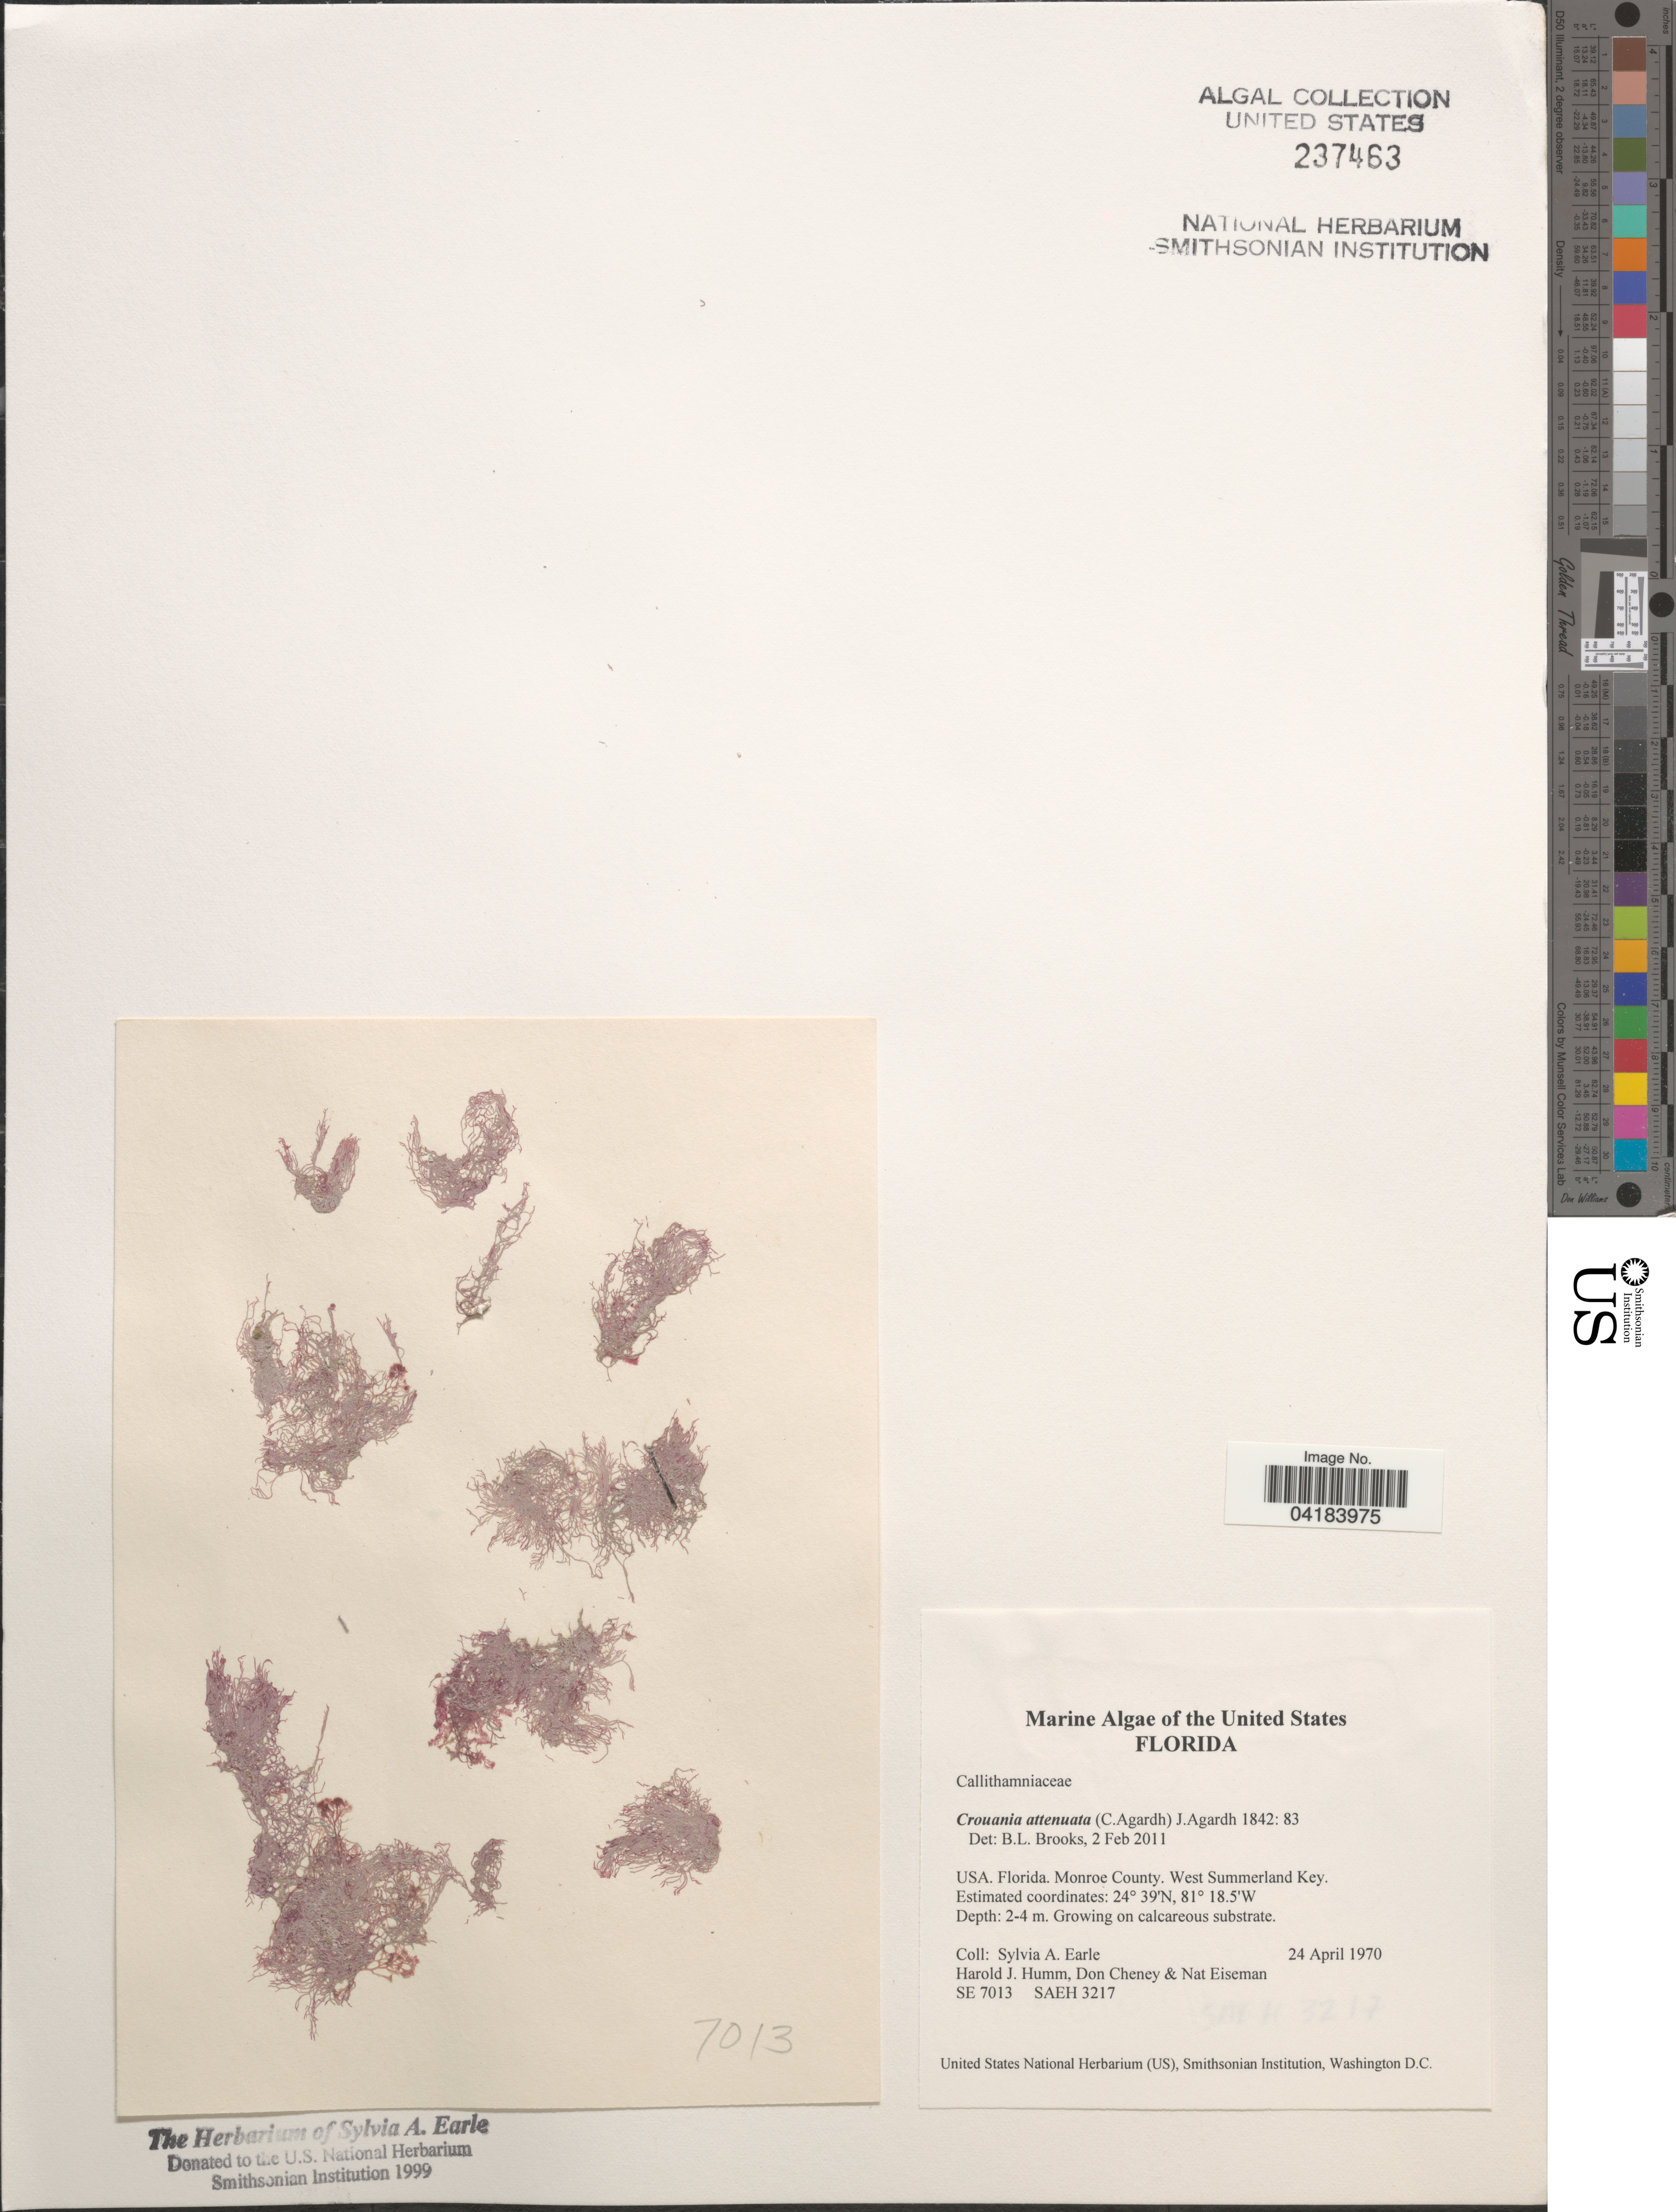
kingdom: Plantae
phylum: Rhodophyta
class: Florideophyceae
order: Ceramiales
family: Callithamniaceae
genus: Crouania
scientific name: Crouania attenuata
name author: (C. Agardh) J. Agardh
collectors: S. A. Earle, H. J. Humm, D. Cheney & N. J. Eiseman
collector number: SE7013/SAEH3217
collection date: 1970-04-24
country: United States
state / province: Florida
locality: Monroe County. West Summerland Key.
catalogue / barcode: US 237463